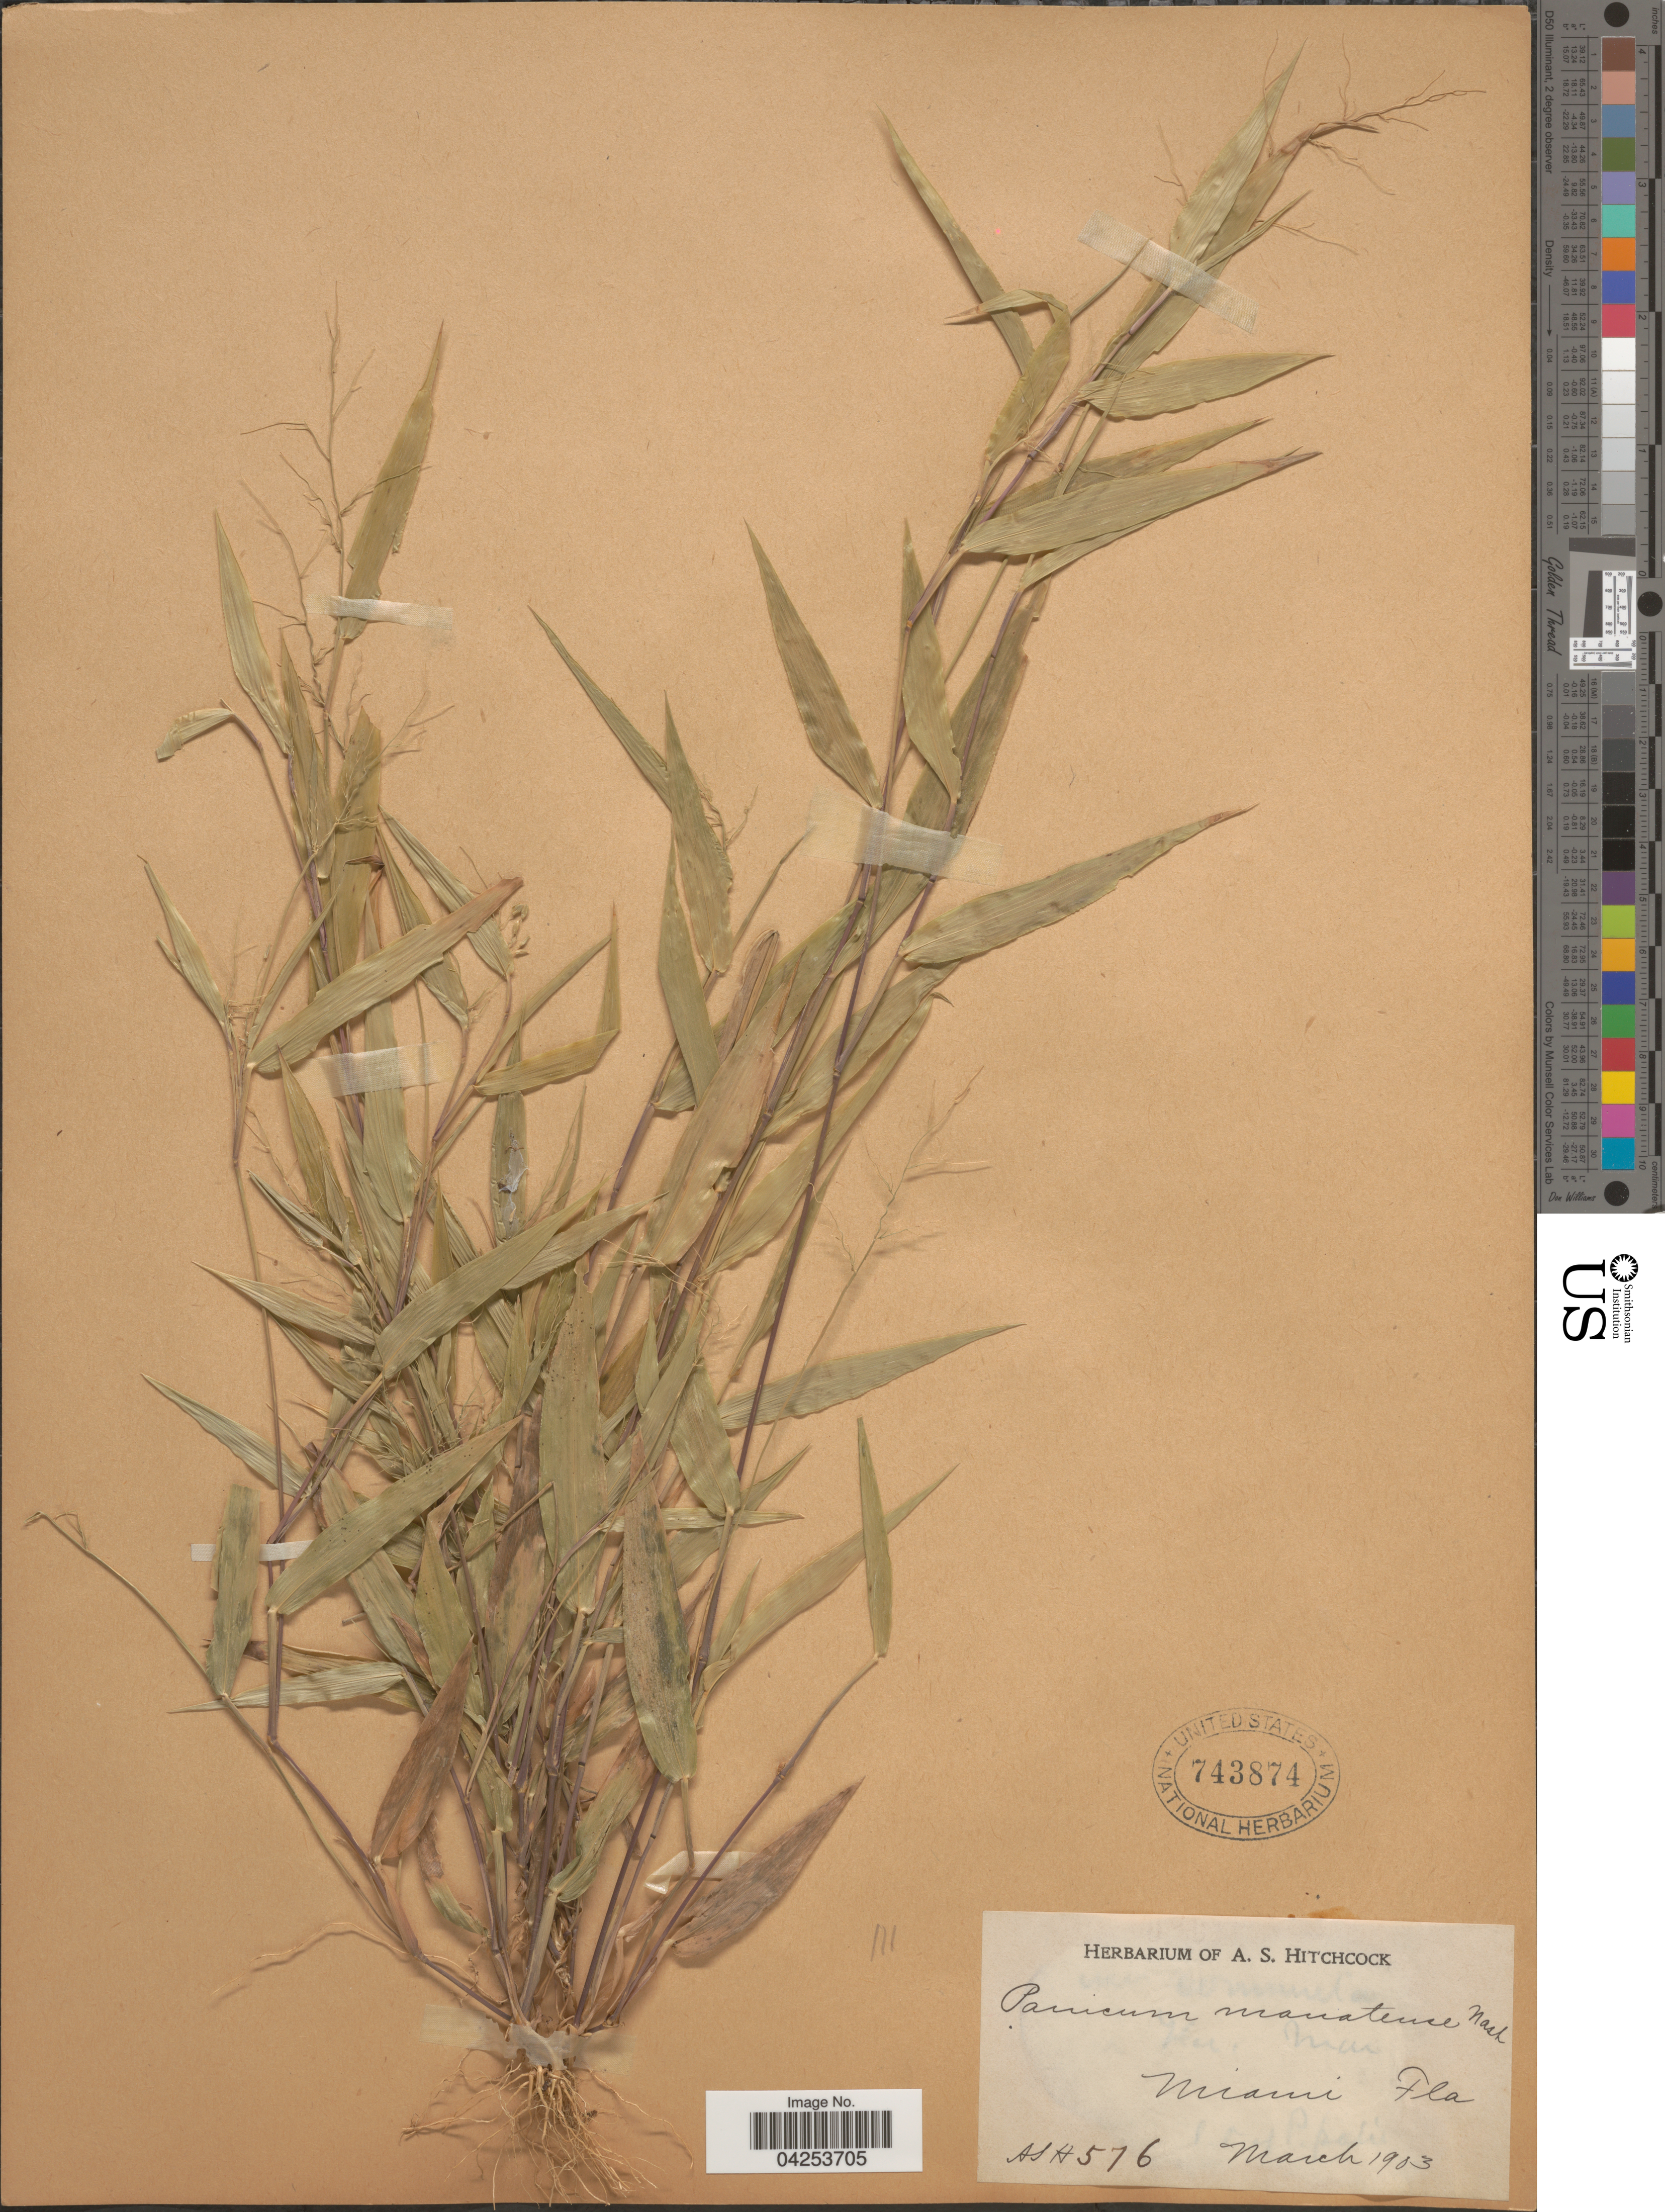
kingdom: Plantae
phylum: Tracheophyta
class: Liliopsida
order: Poales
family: Poaceae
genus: Dichanthelium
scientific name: Dichanthelium commutatum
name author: (Schult.) Gould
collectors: A. S. Hitchcock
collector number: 576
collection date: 1903-03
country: United States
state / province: Florida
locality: Miami.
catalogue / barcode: US 743874